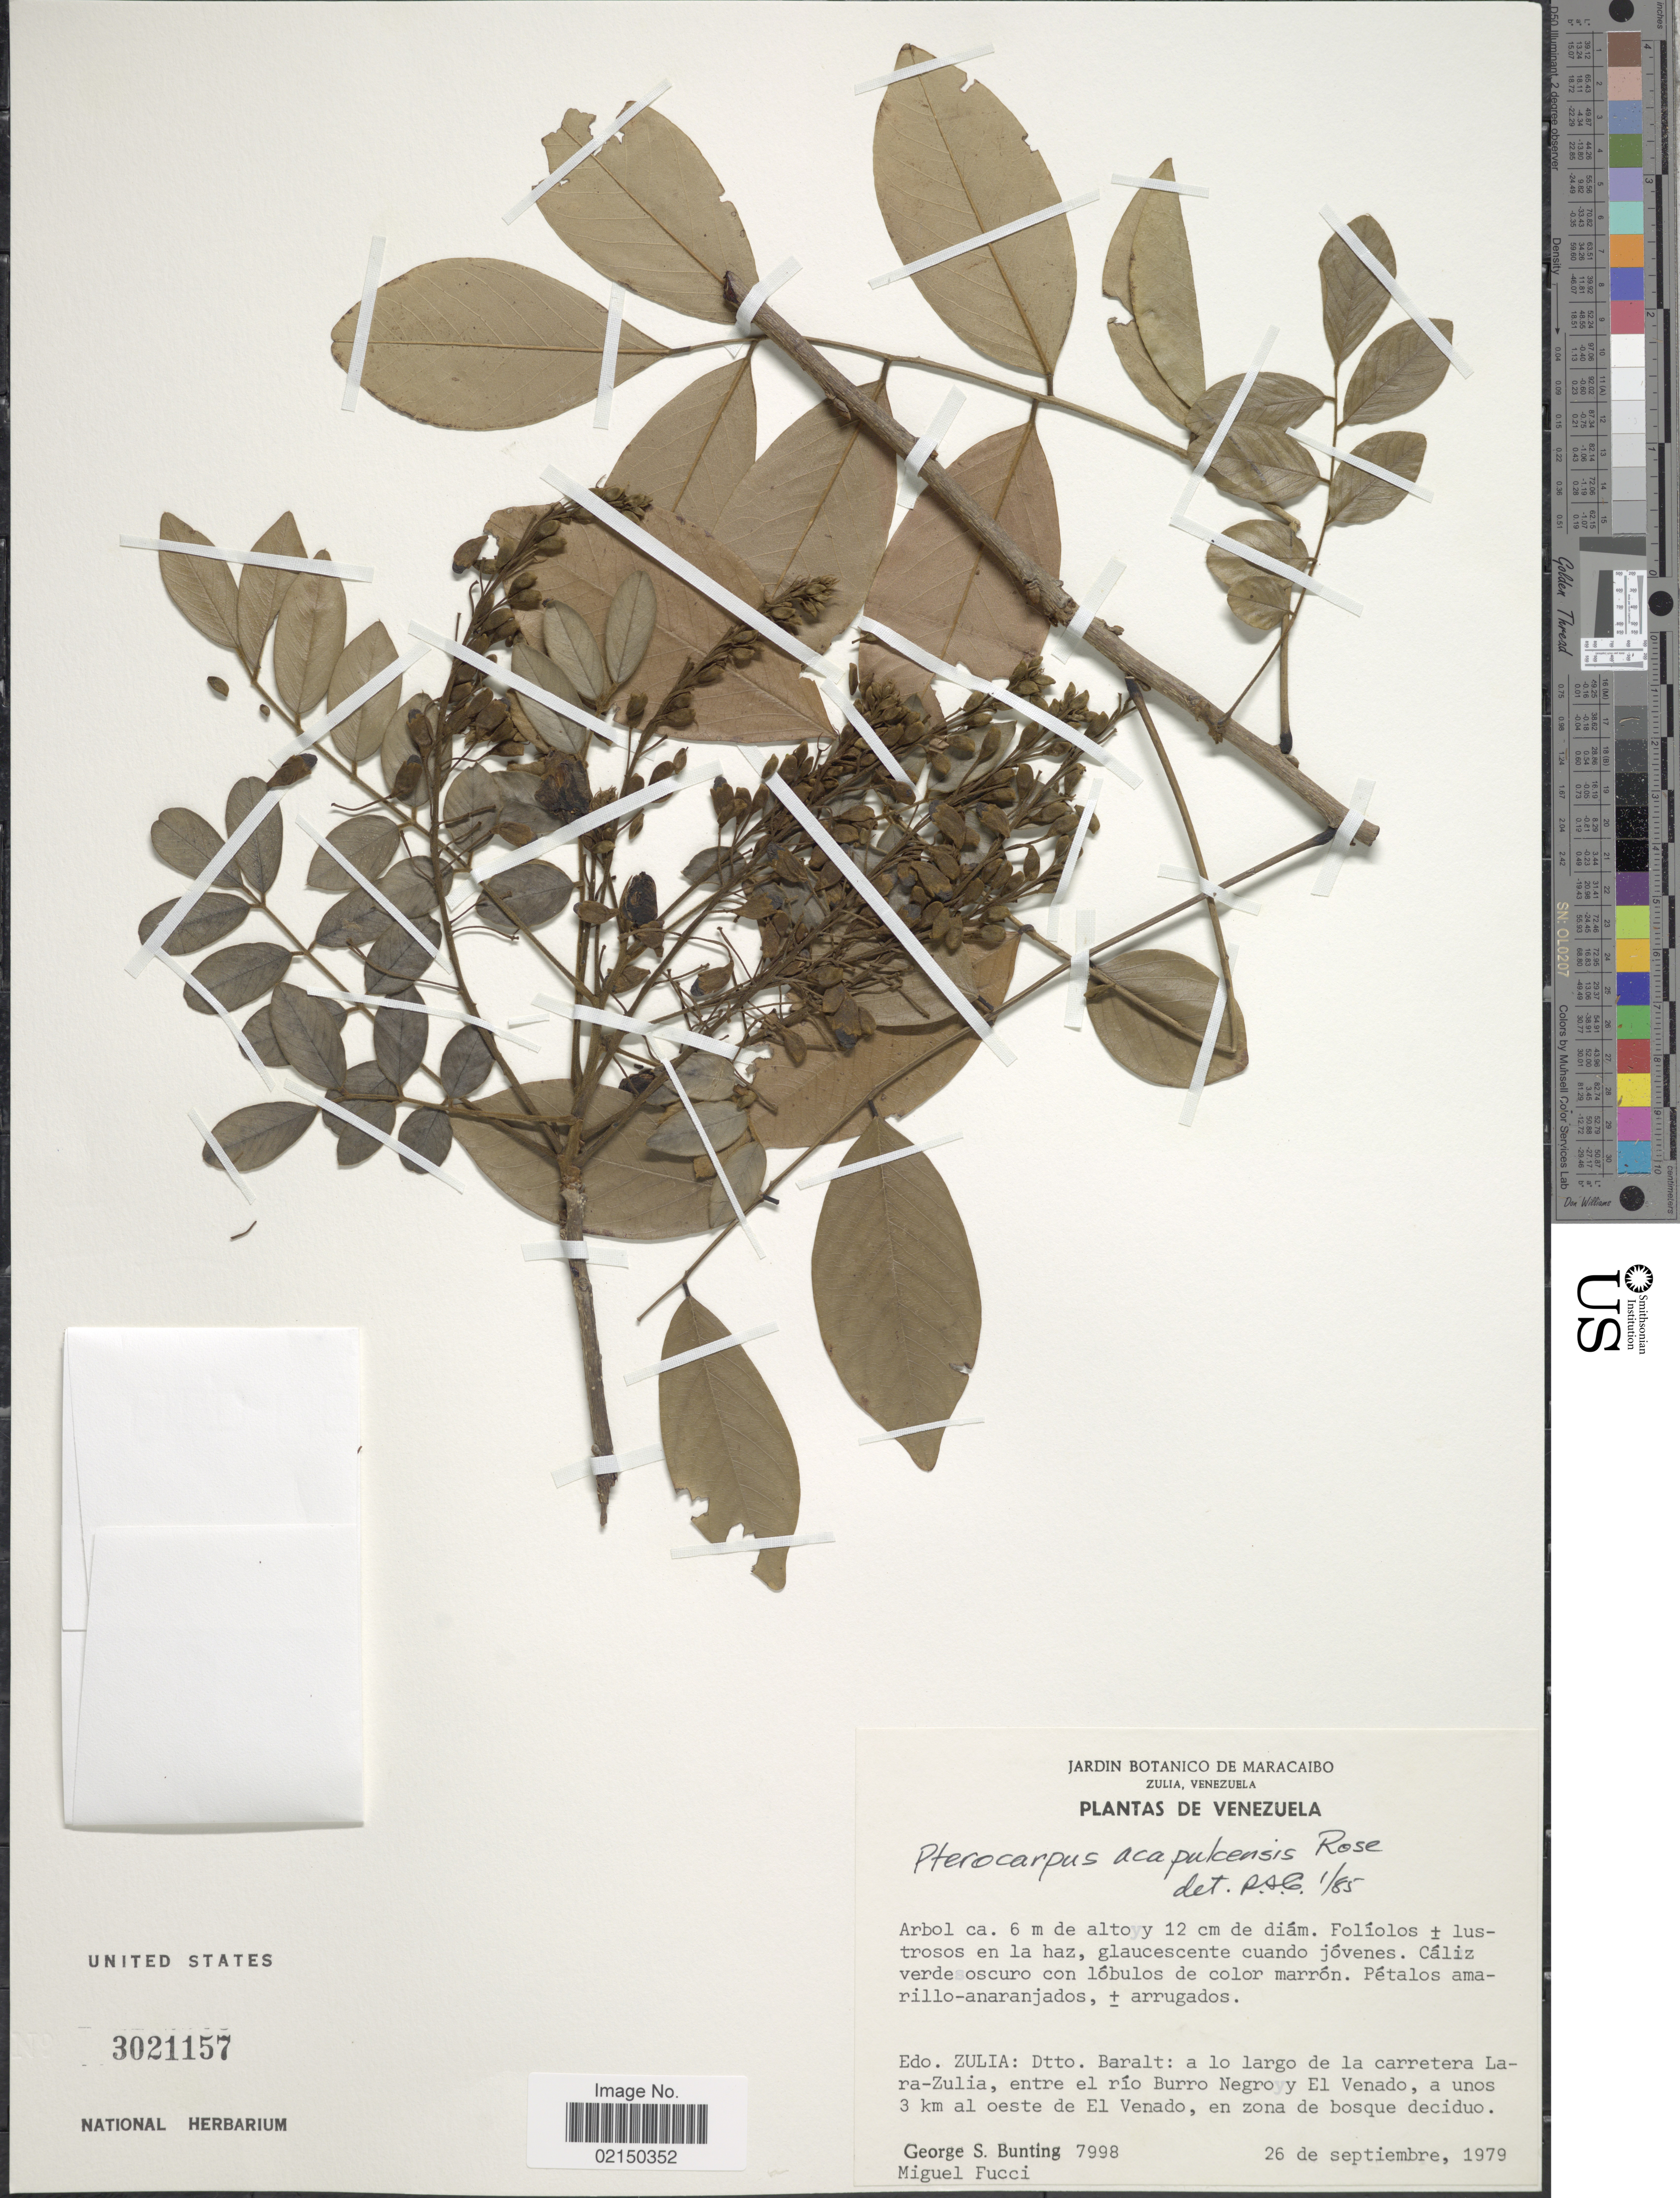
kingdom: Plantae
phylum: Tracheophyta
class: Magnoliopsida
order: Fabales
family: Fabaceae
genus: Pterocarpus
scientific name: Pterocarpus acapulcensis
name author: Rose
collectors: G. S. Bunting & M. Fucci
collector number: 7998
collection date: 1979-09-26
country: Venezuela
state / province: Zulia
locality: Dtto. Baralt: a lo largo de la carretera Lara-Zulia, entre el rio Burro Negro y El Venado, a unos 3 km al oeste de El Venado, en zona de bosque deciduo.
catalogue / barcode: US 3021157